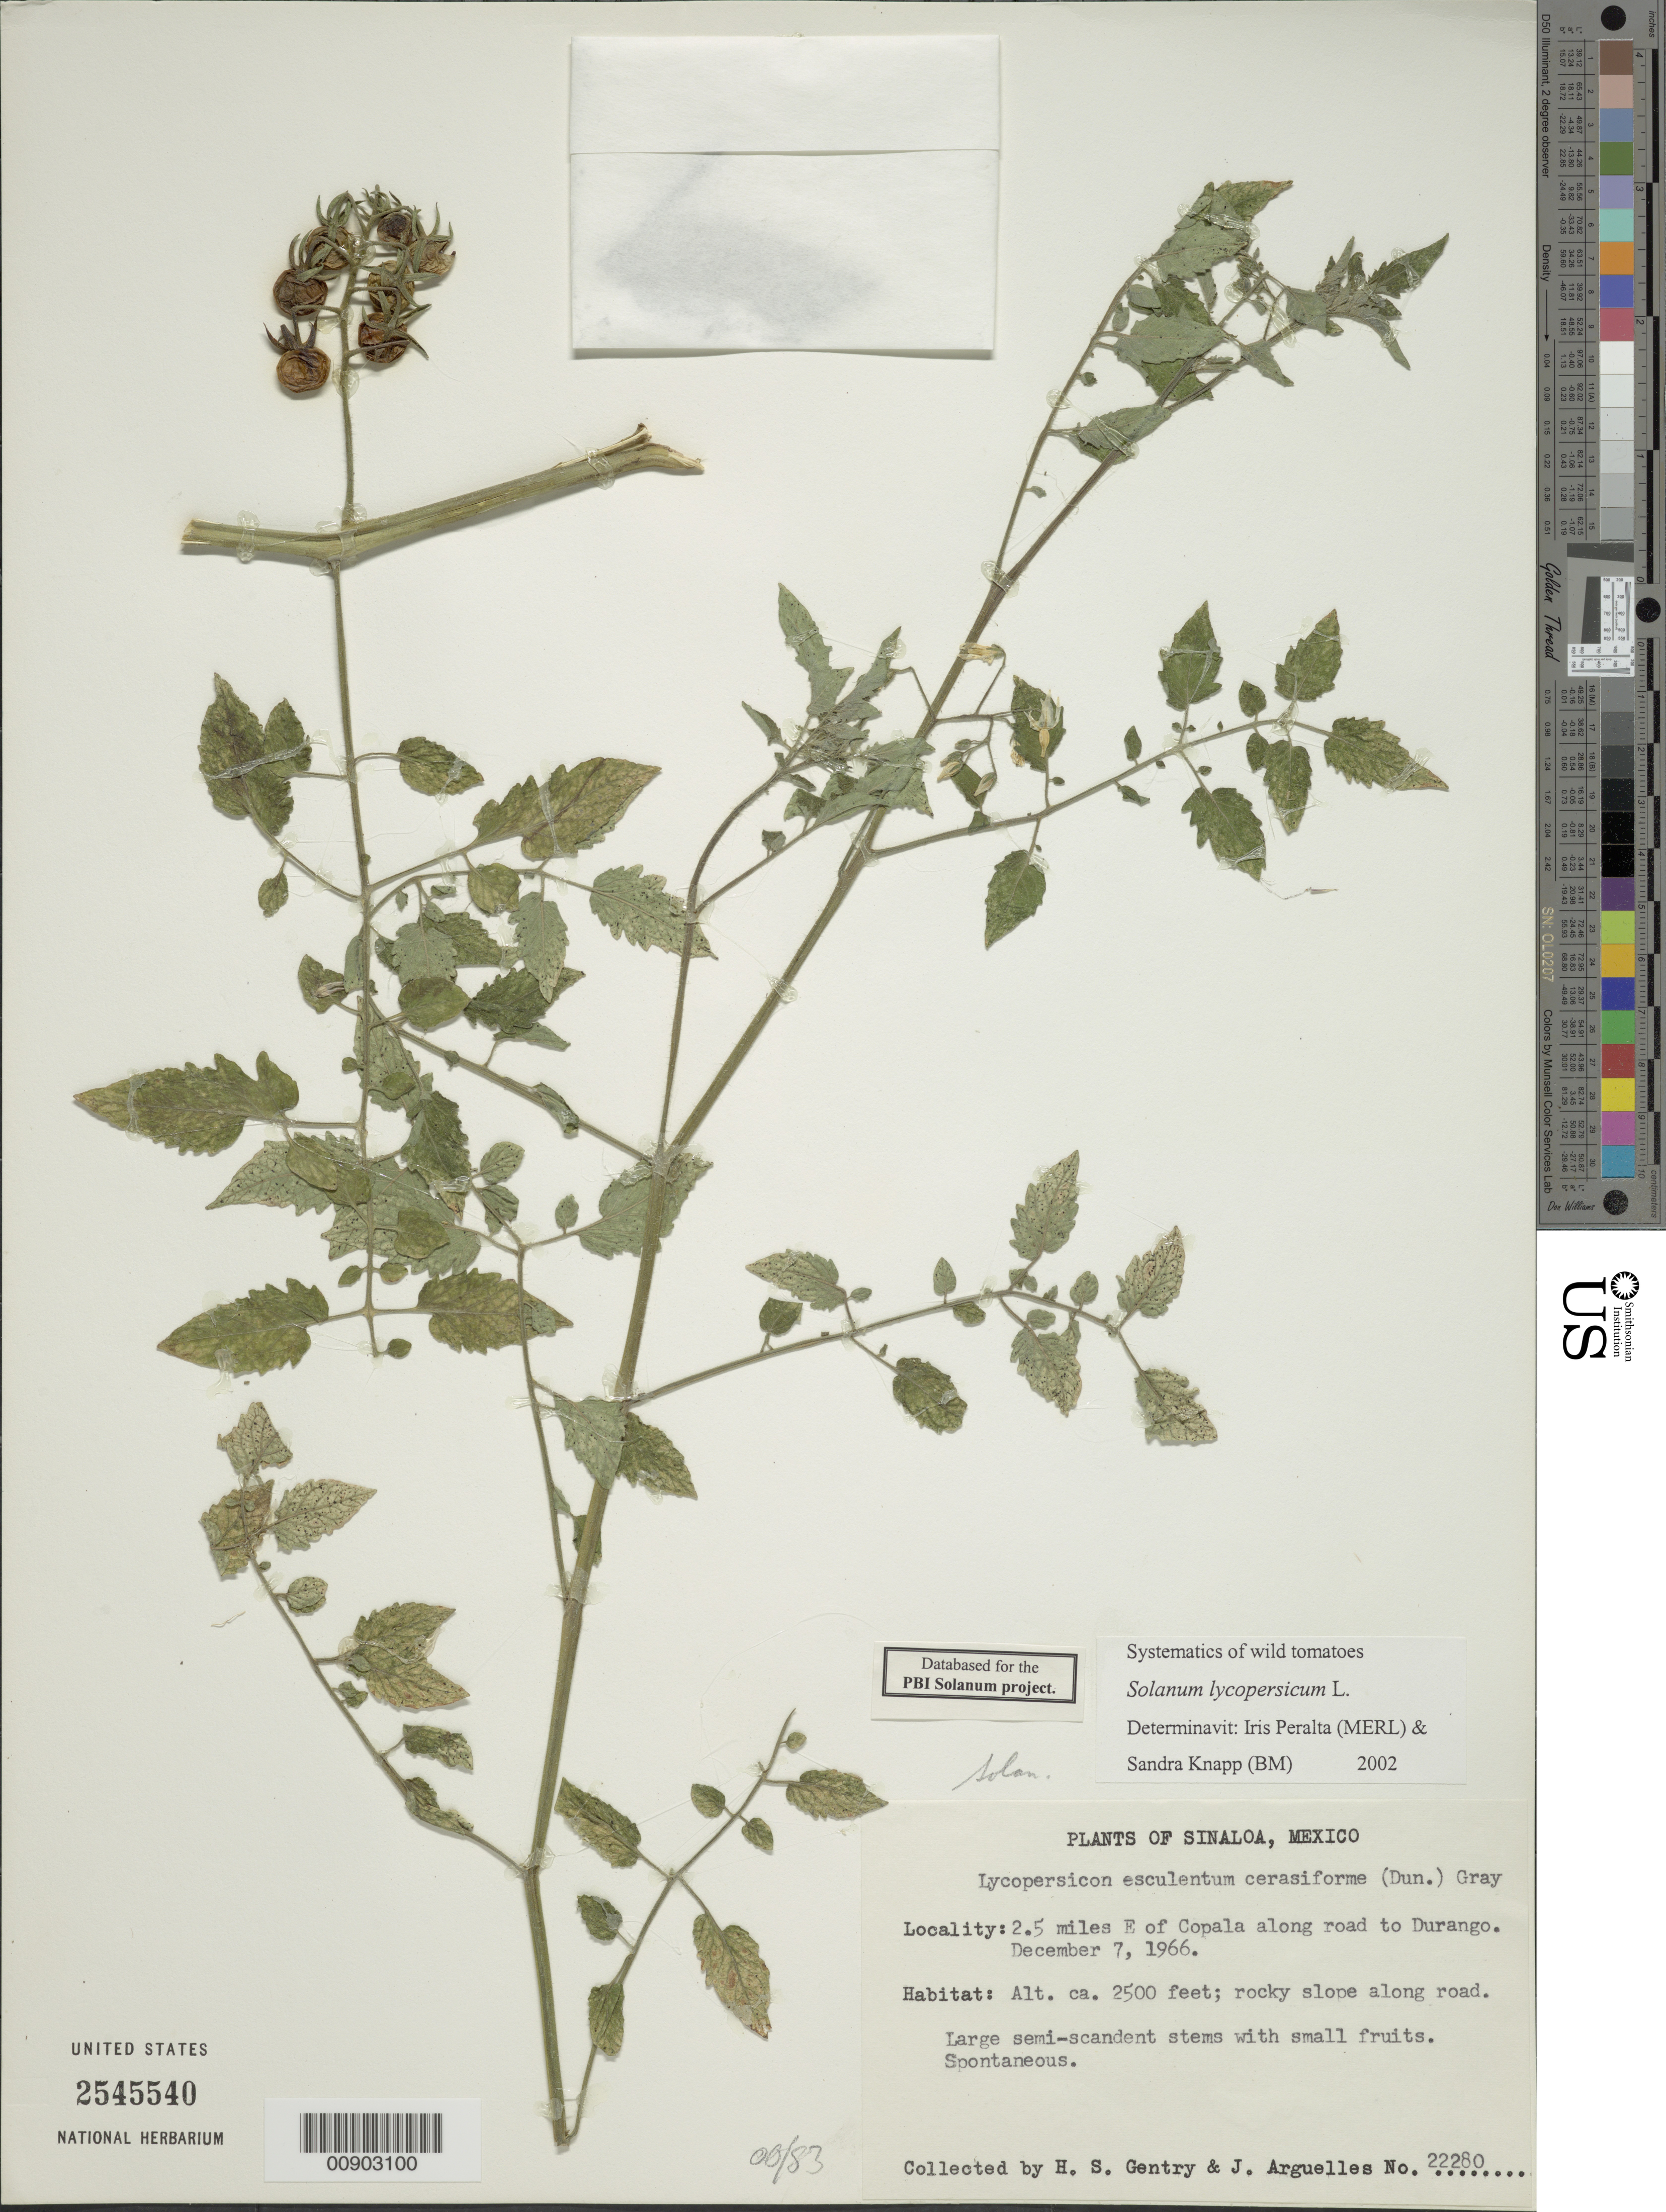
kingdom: Plantae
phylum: Tracheophyta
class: Magnoliopsida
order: Solanales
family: Solanaceae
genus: Solanum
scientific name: Solanum lycopersicum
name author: L.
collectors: H. S. Gentry & J. Arguelles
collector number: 22280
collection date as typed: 07 Dec 1966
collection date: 1966-12-07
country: Mexico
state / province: Sinaloa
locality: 2.5 miles E of Copala along road to Durango.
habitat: Rocky slope along road.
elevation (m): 762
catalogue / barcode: US 2545540